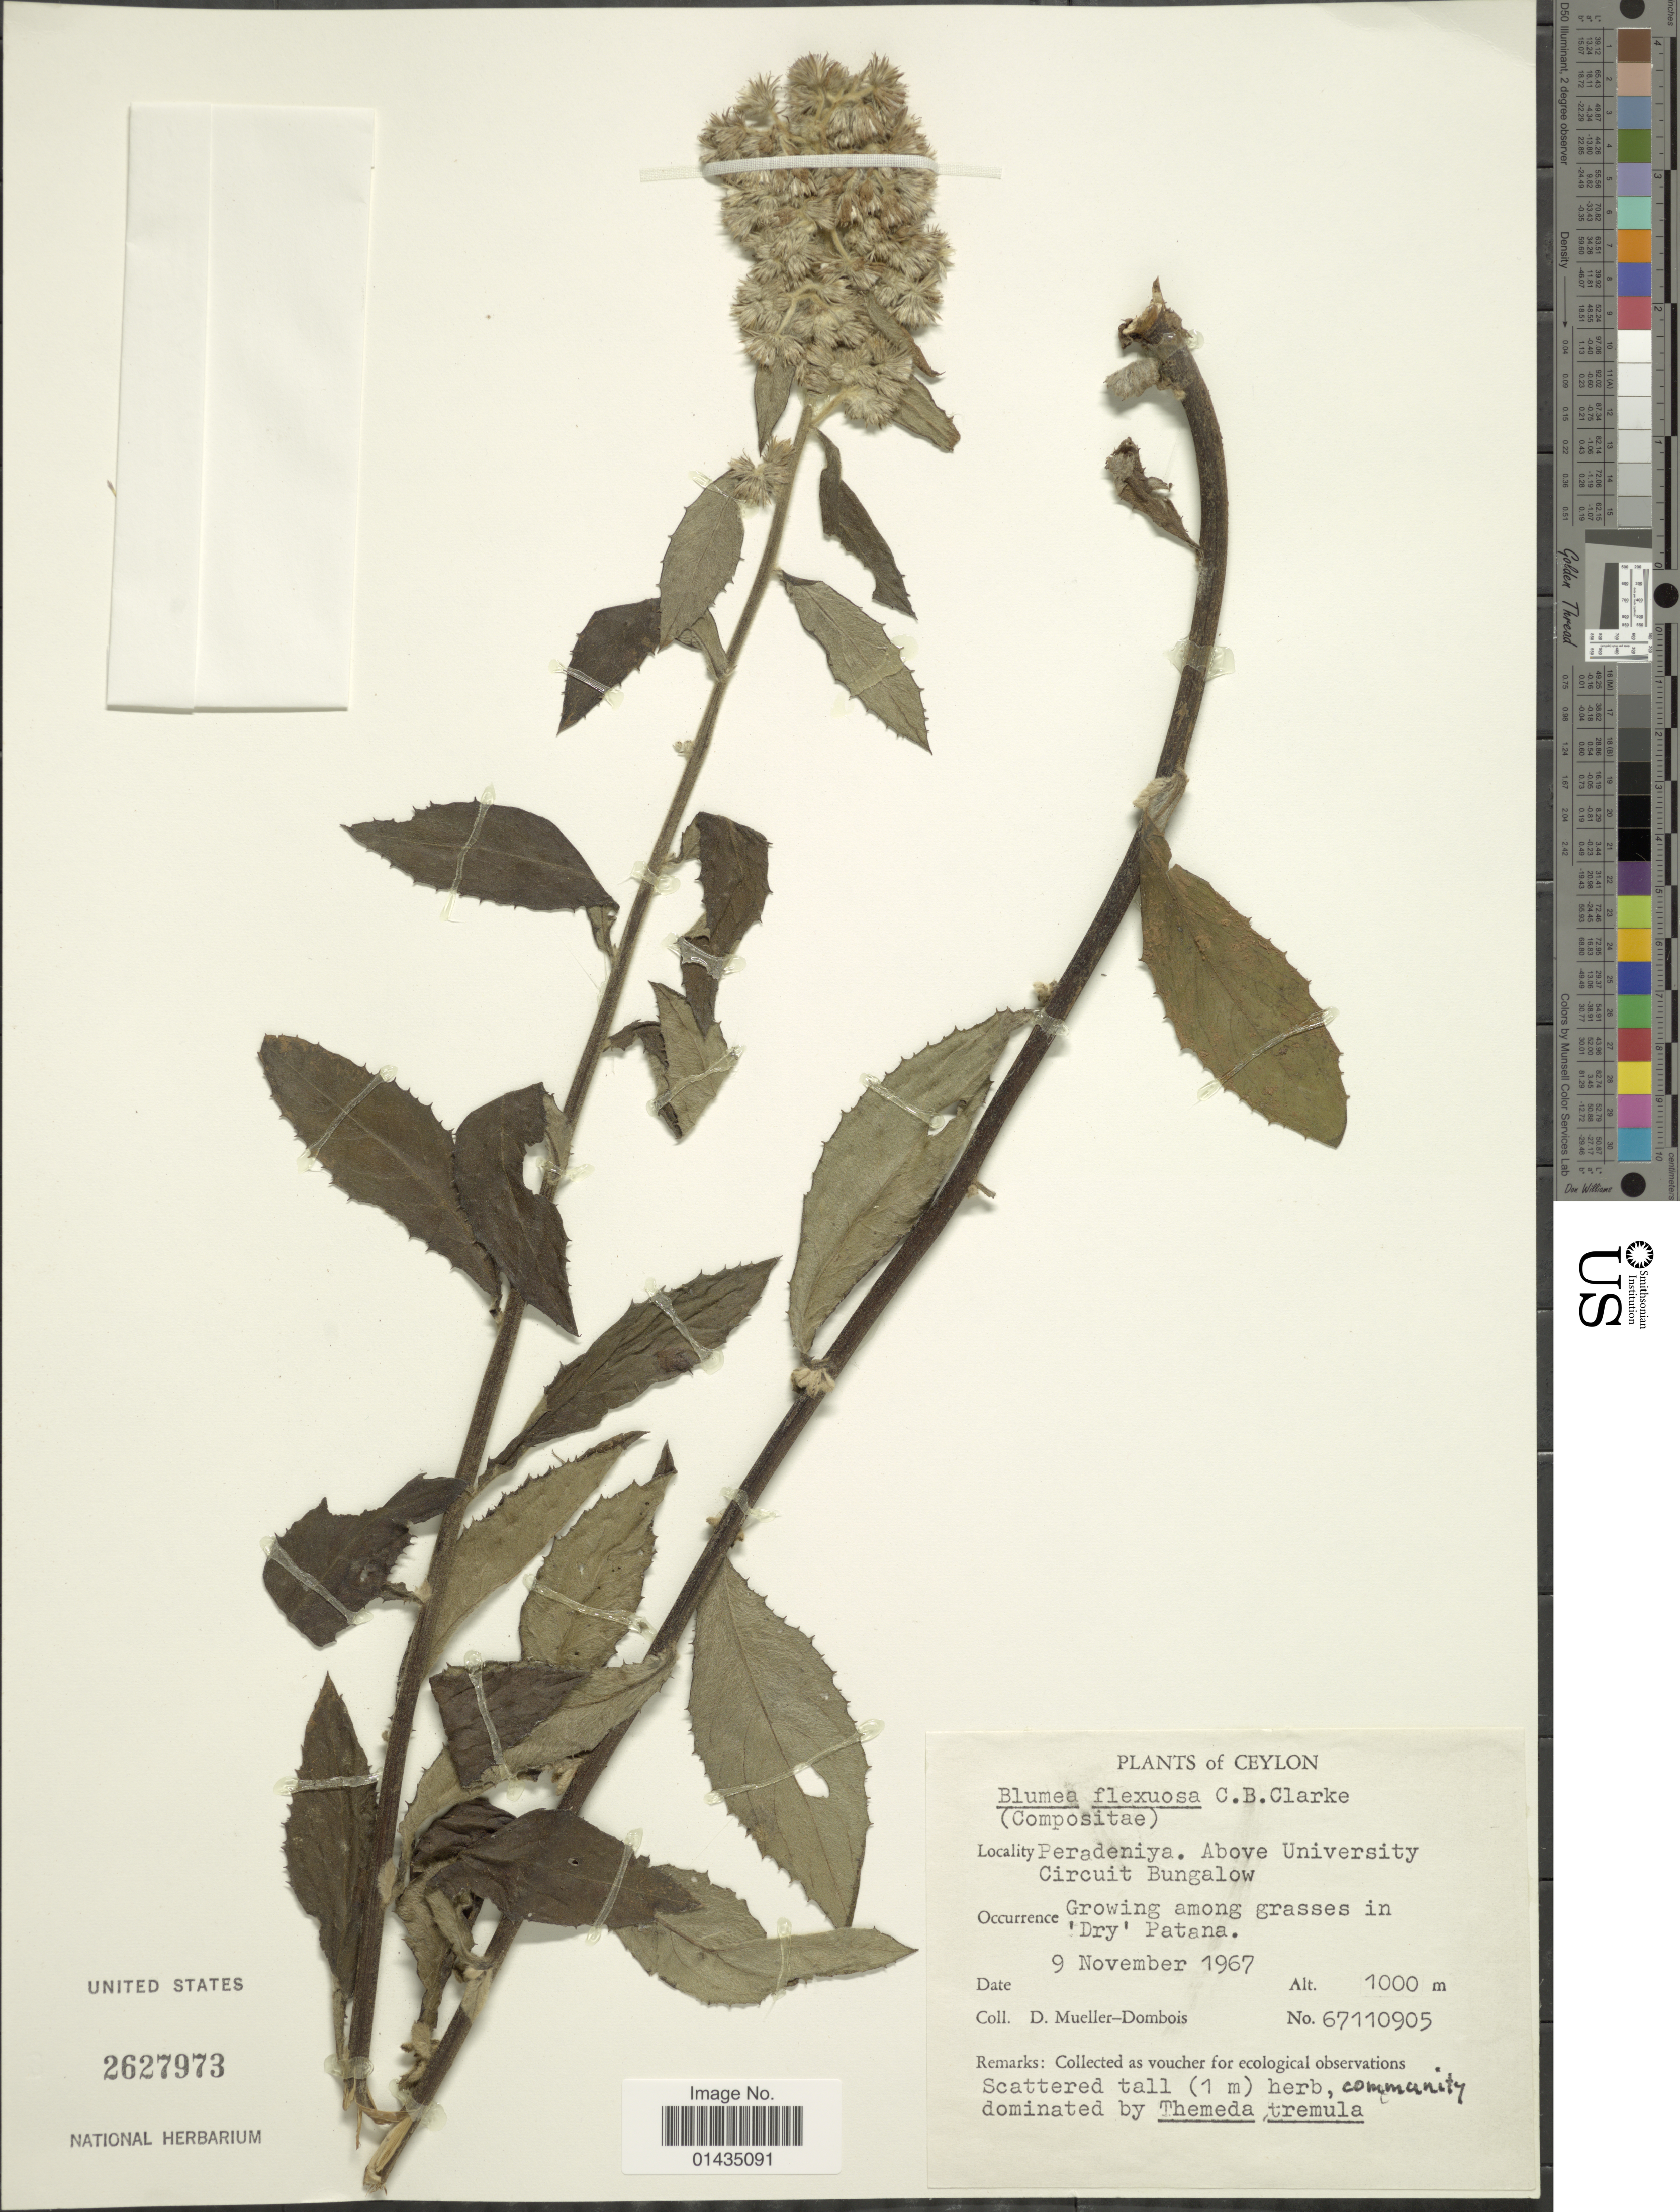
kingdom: Plantae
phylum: Tracheophyta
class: Magnoliopsida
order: Asterales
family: Asteraceae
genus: Blumea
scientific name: Blumea flexuosa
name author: C.B. Clarke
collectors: D. Mueller-Dombois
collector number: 67110905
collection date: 1967-11-09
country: Sri Lanka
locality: Ceylon, Peradeniya, above University Circuit Bungalow, growing among grasses in 'Dry' Patana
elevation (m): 1000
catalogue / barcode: US 2627973